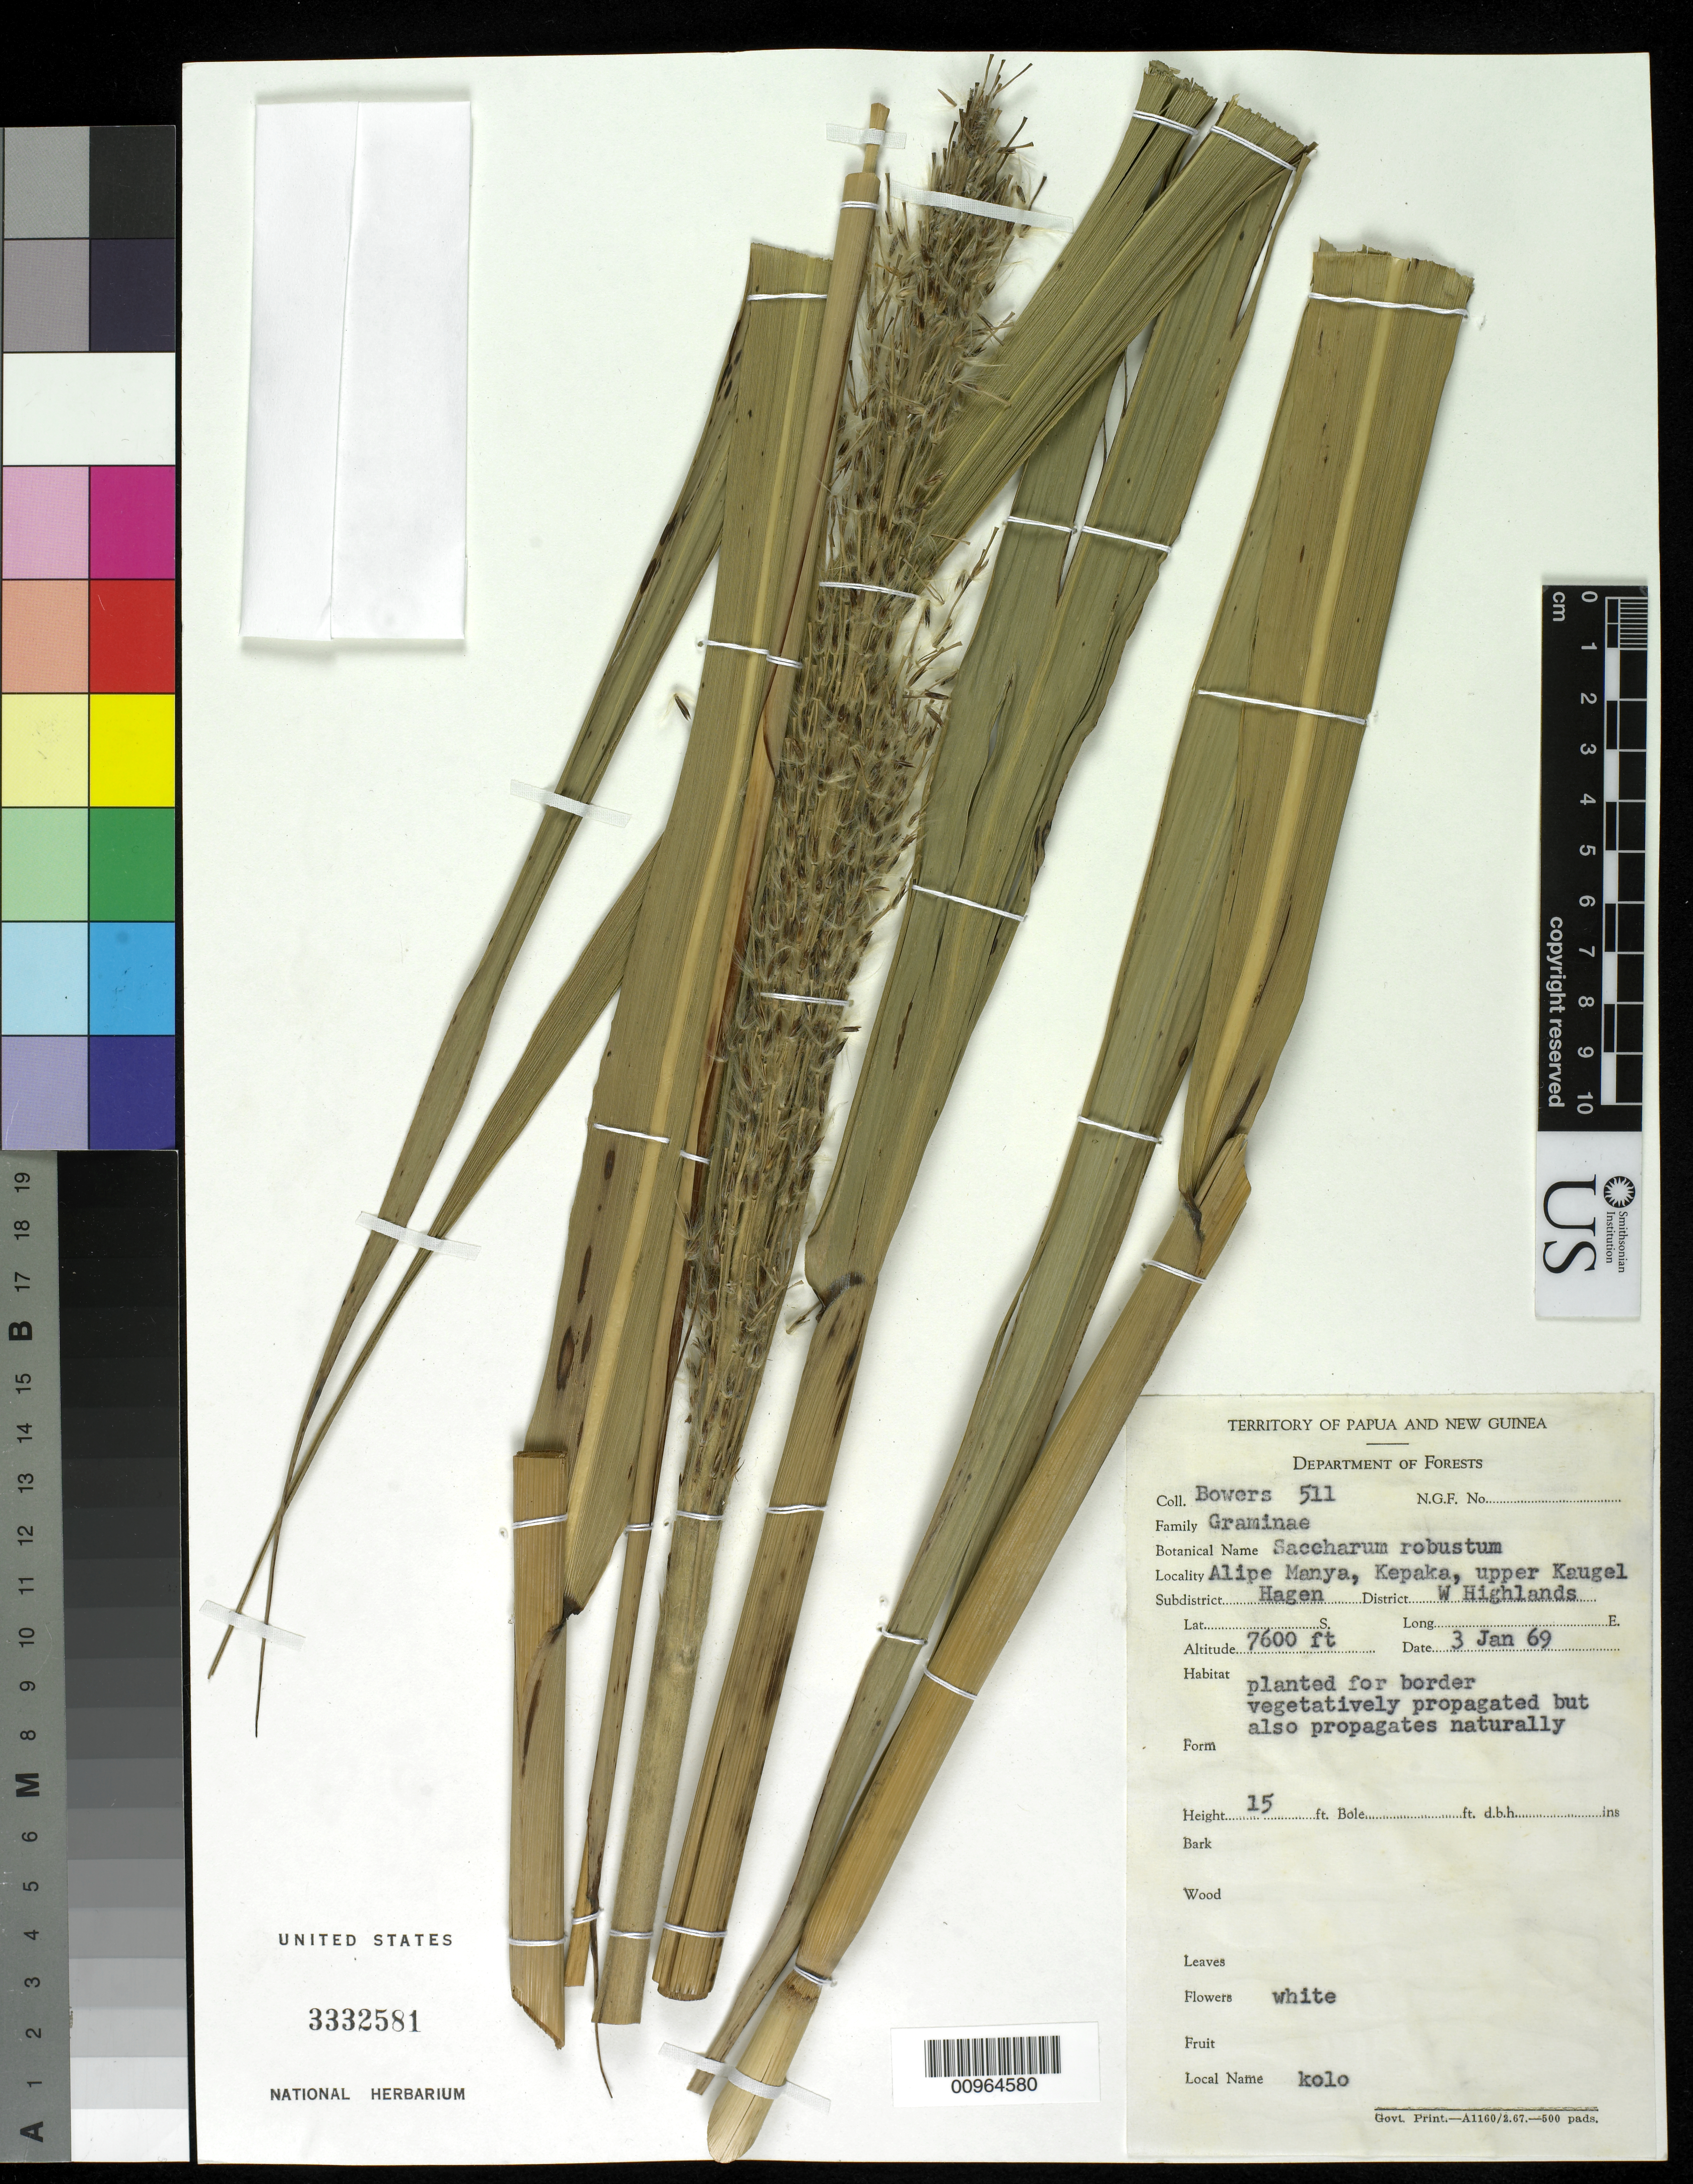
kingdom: Plantae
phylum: Tracheophyta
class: Liliopsida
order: Poales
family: Poaceae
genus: Saccharum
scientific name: Saccharum robustum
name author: Brandes & Jeswiet ex Grassl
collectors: N. Bowers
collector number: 575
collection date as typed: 20 Jan 1969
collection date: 1969-01-20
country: Papua New Guinea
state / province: Western Highlands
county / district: Mount Hagen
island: New Guinea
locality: Alipe manya, Kepaka, upper Kaugel. Subdistrict Hagen.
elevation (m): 2316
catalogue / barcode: US 3332582